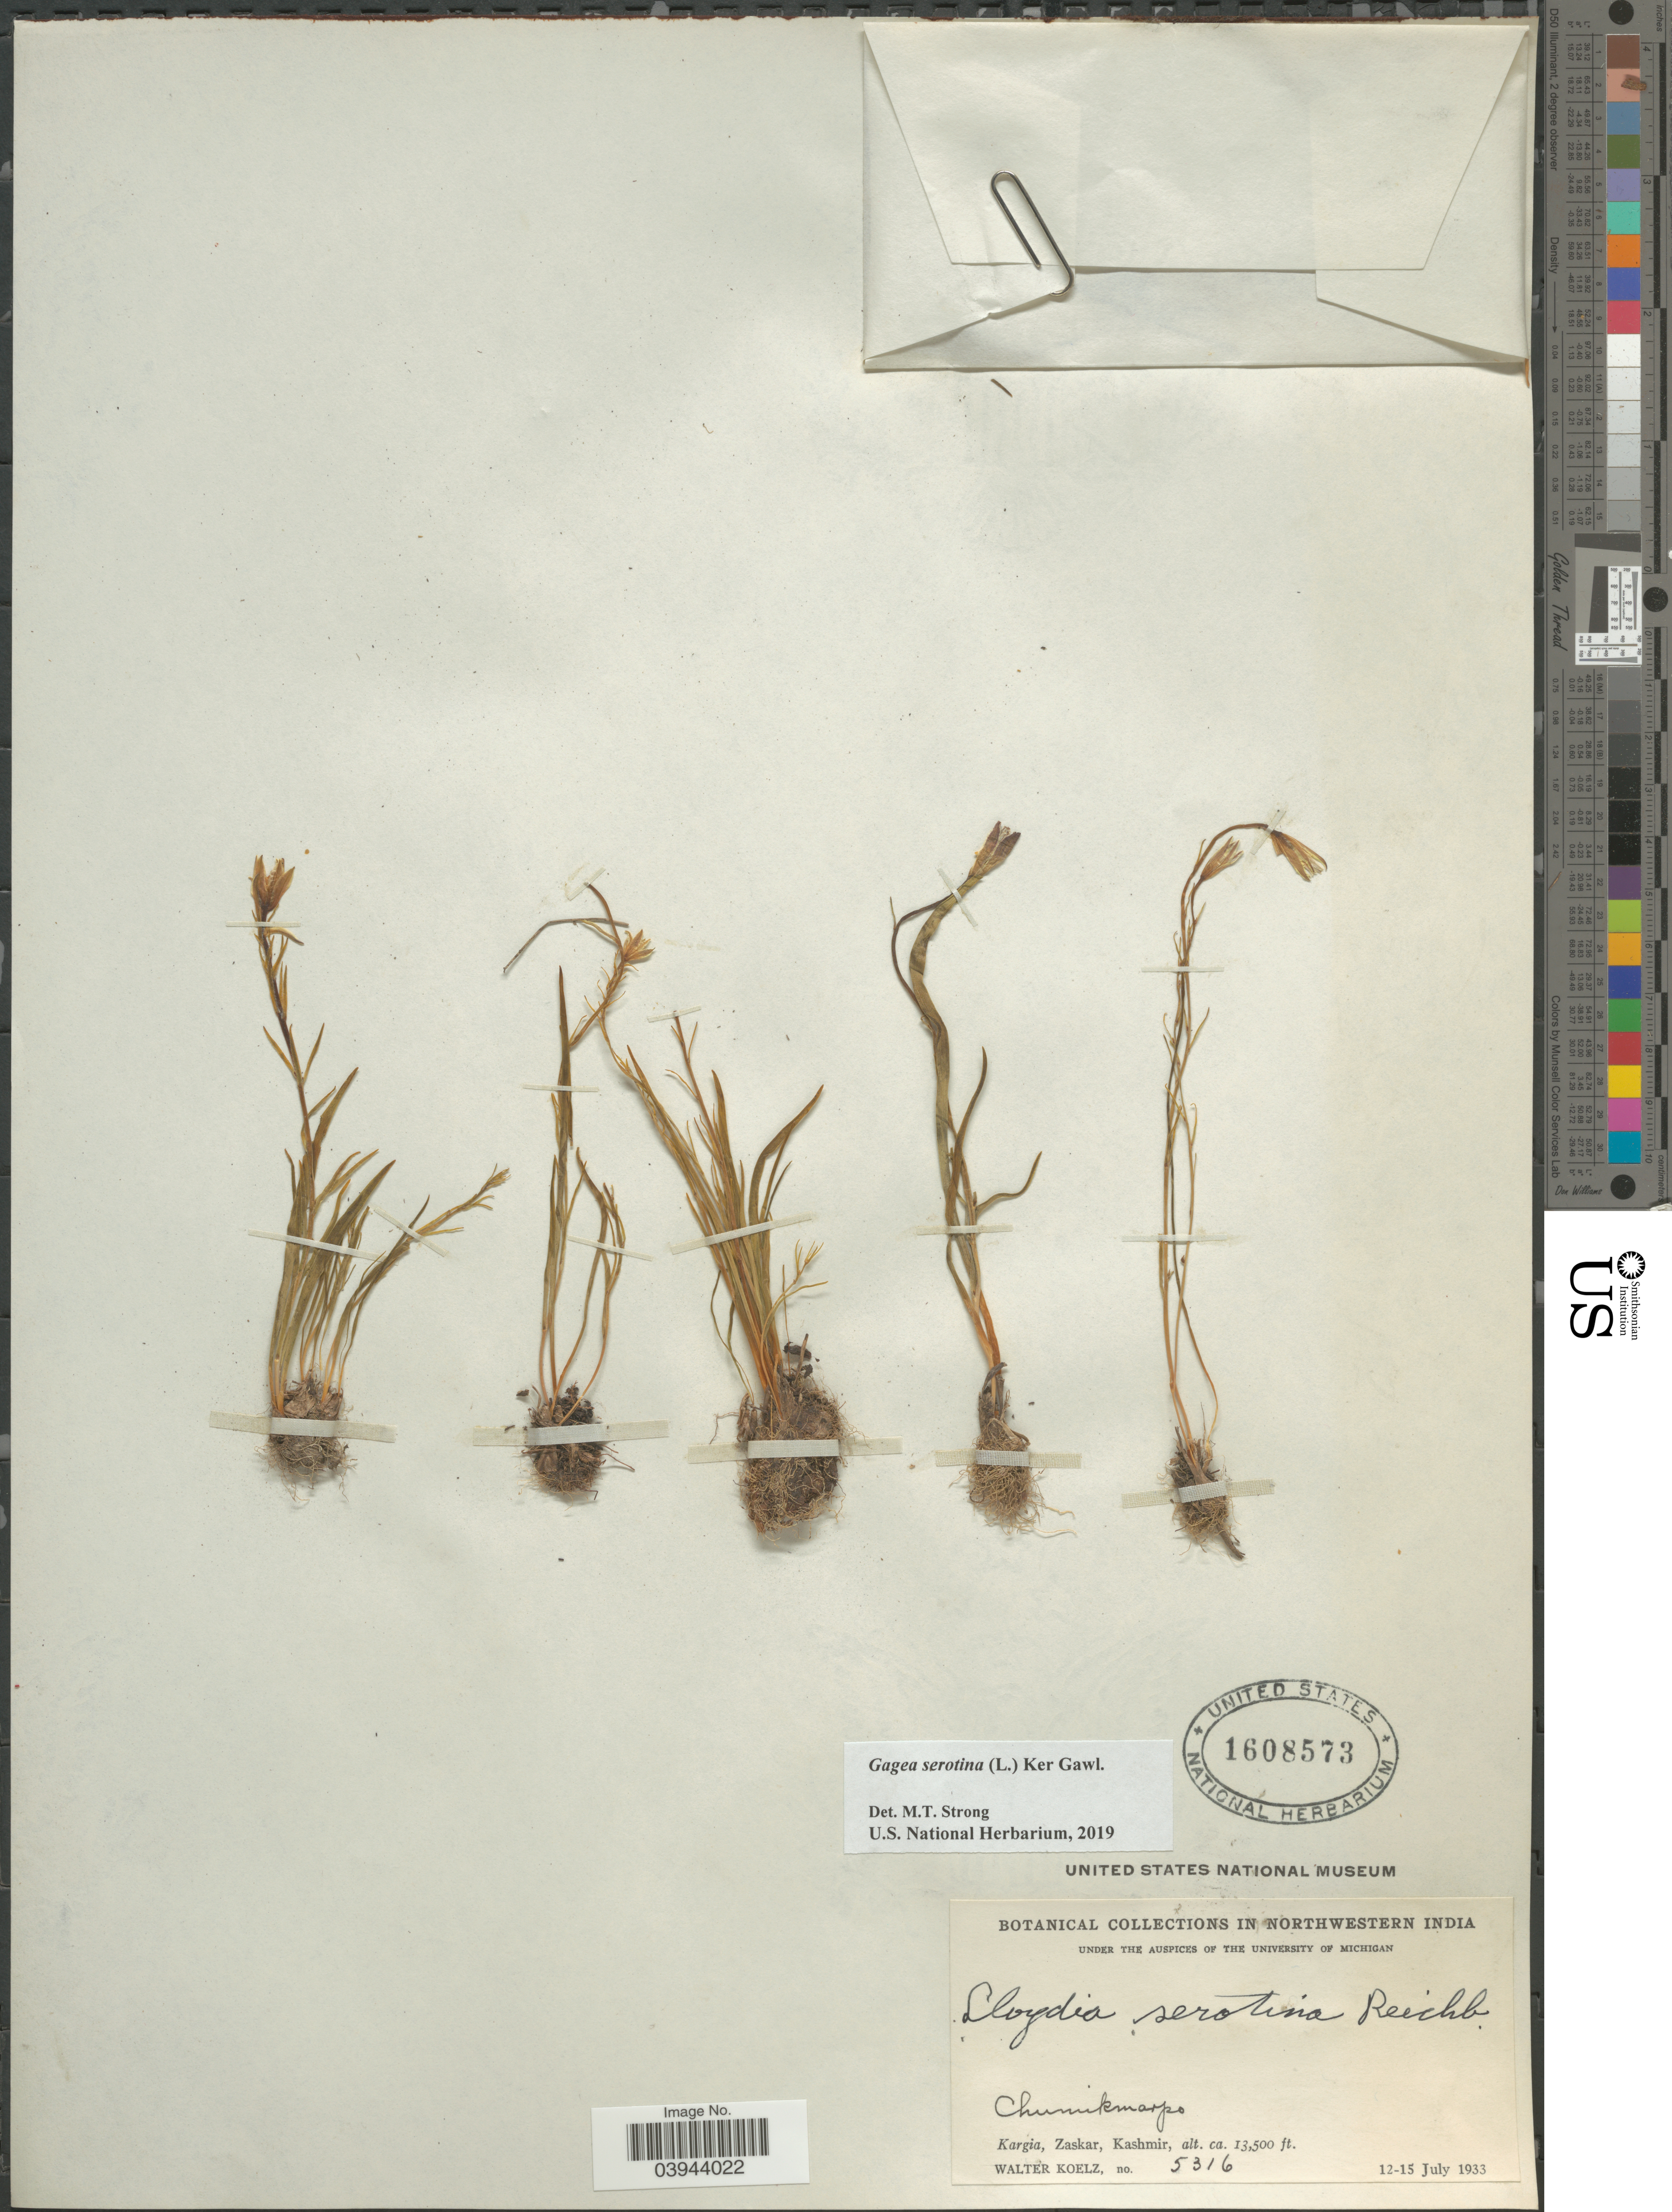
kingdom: Plantae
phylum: Tracheophyta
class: Liliopsida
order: Liliales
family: Liliaceae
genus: Gagea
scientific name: Gagea serotina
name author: (L.) Ker Gawl.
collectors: W. N. Koelz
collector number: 5316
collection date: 1933-07-12/1933-07-15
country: India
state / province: Jammu and Kashmir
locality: Northwestern India. Chumikmarpo. Kargia, Zaskar, Kashmir.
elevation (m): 4115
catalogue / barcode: US 1608573